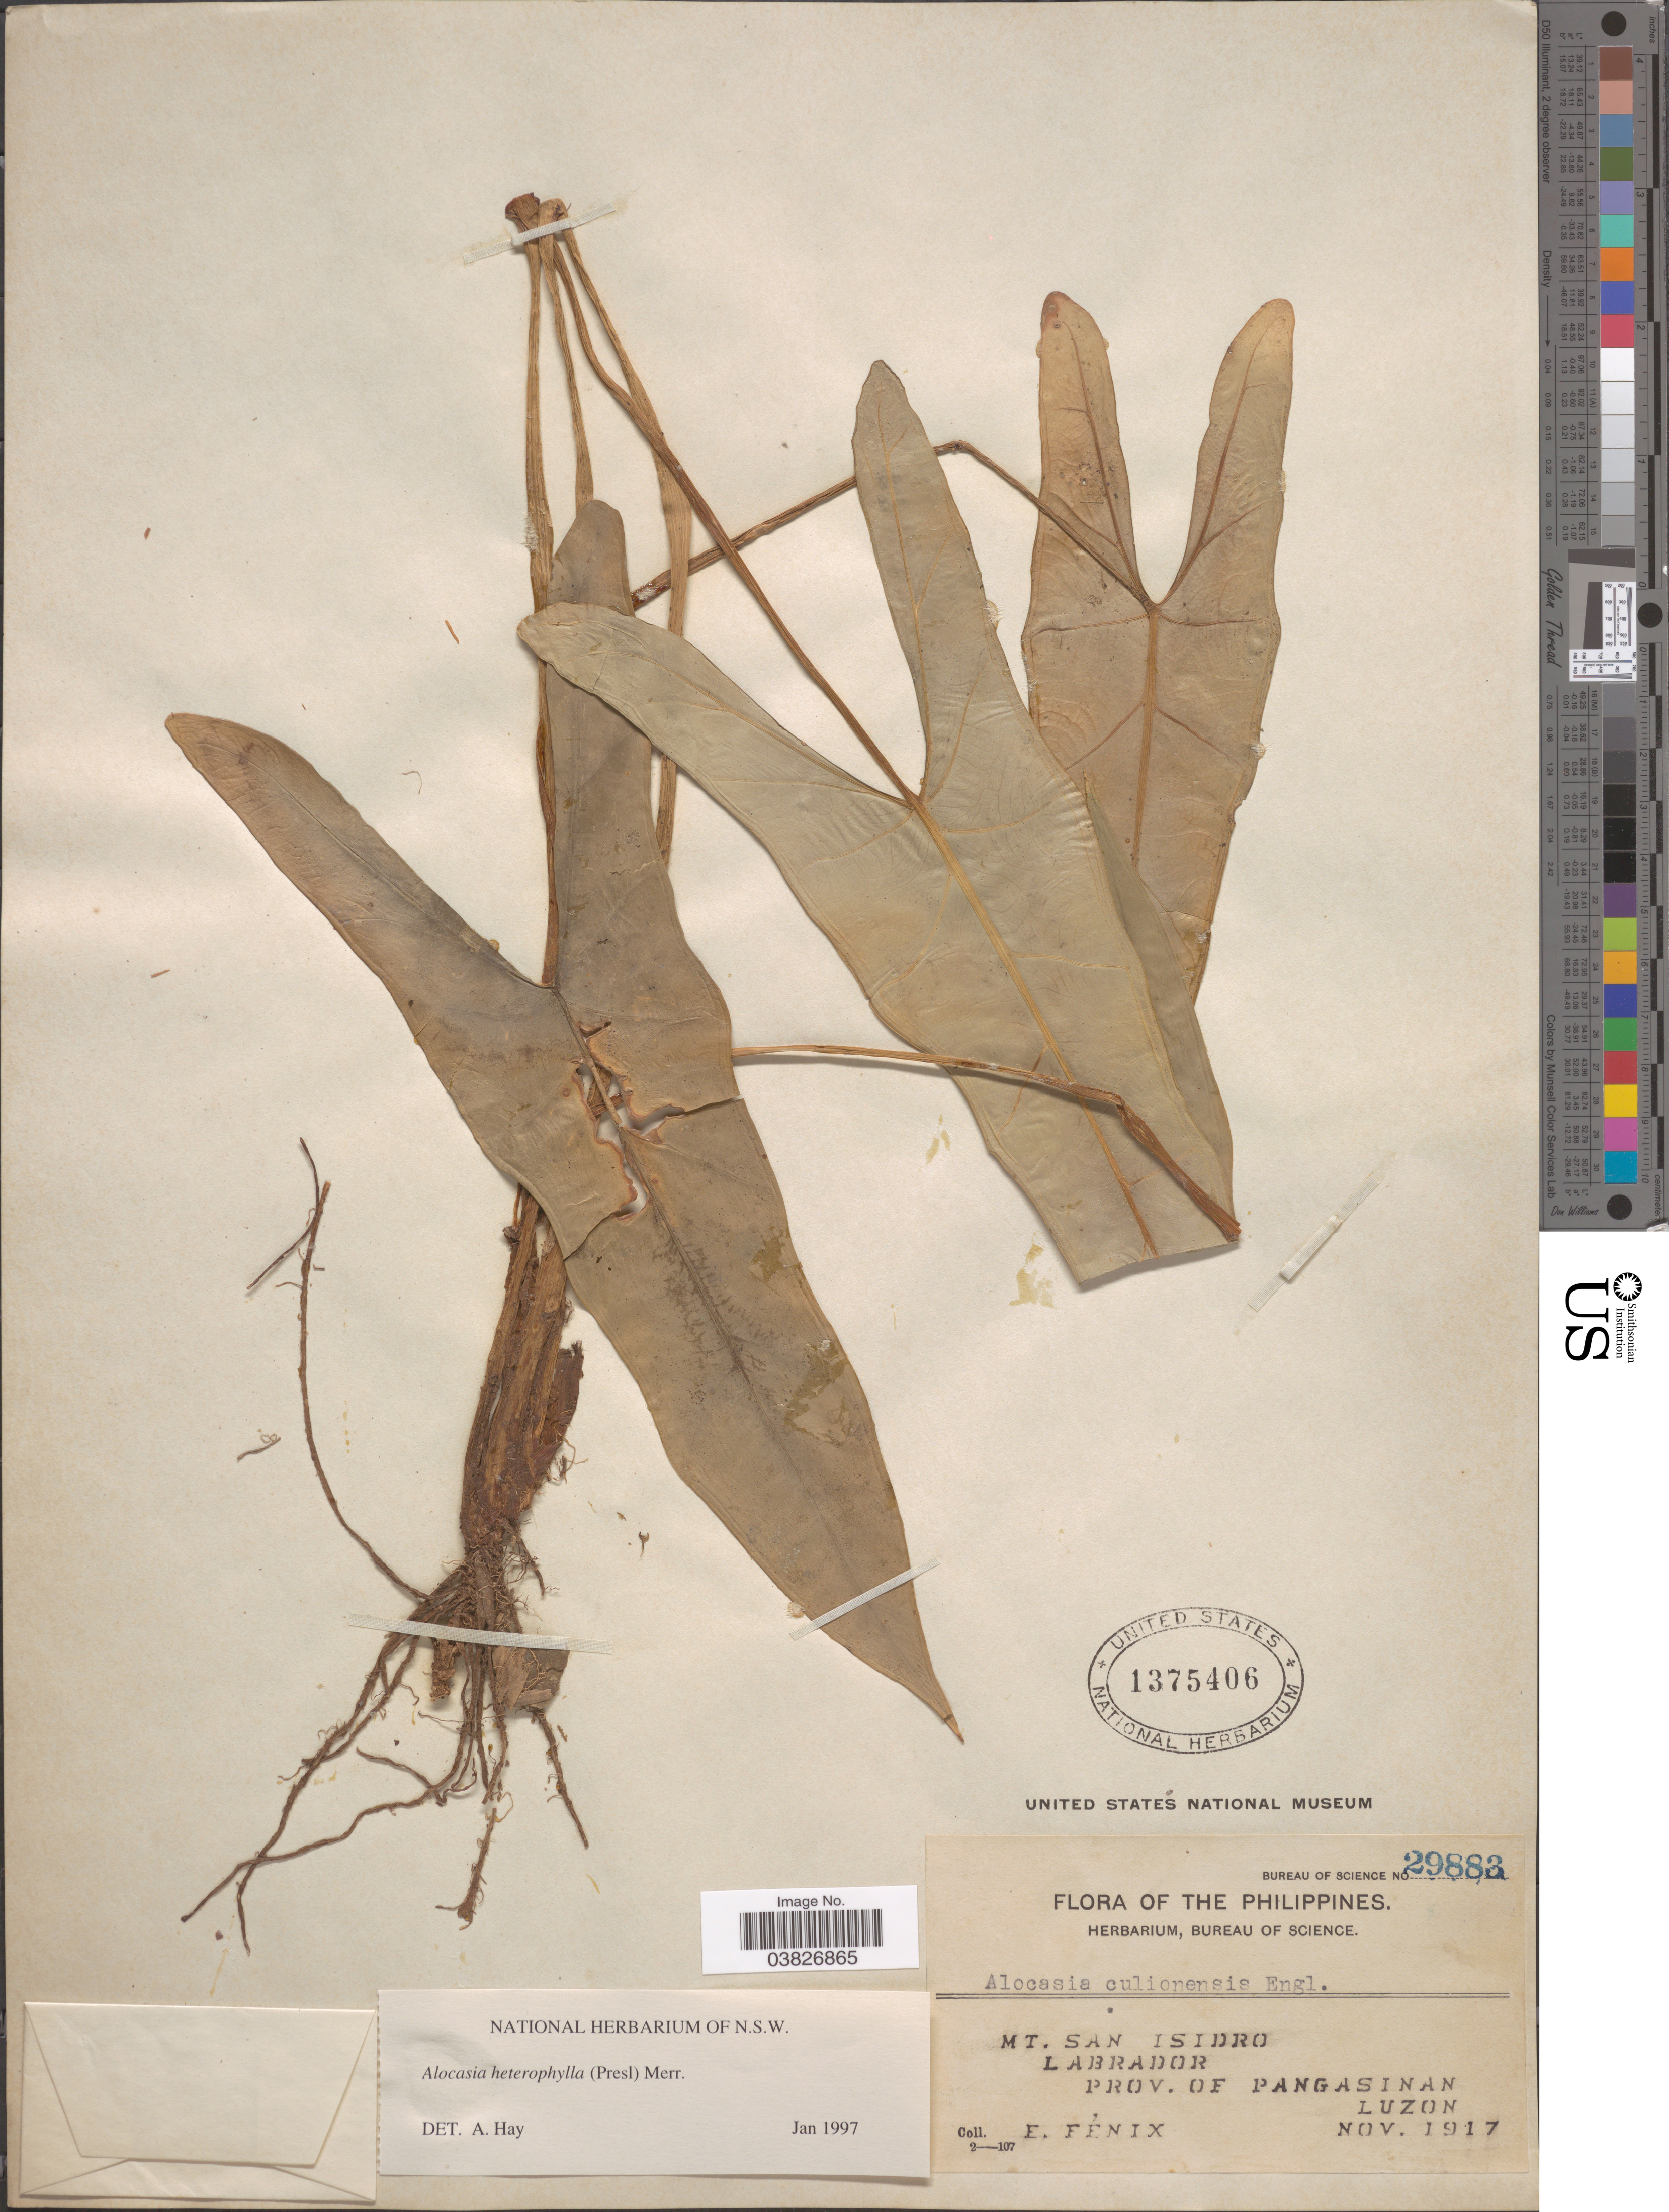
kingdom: Plantae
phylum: Tracheophyta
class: Liliopsida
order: Alismatales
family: Araceae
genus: Alocasia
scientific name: Alocasia heterophylla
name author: (C. Presl) Merr.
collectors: E. Fénix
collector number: Bureau of Science 29883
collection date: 1917-11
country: Philippines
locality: Mt. San Isidro. Labrador. Prov. of Pangasinan. Luzon.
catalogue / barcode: US 1375406